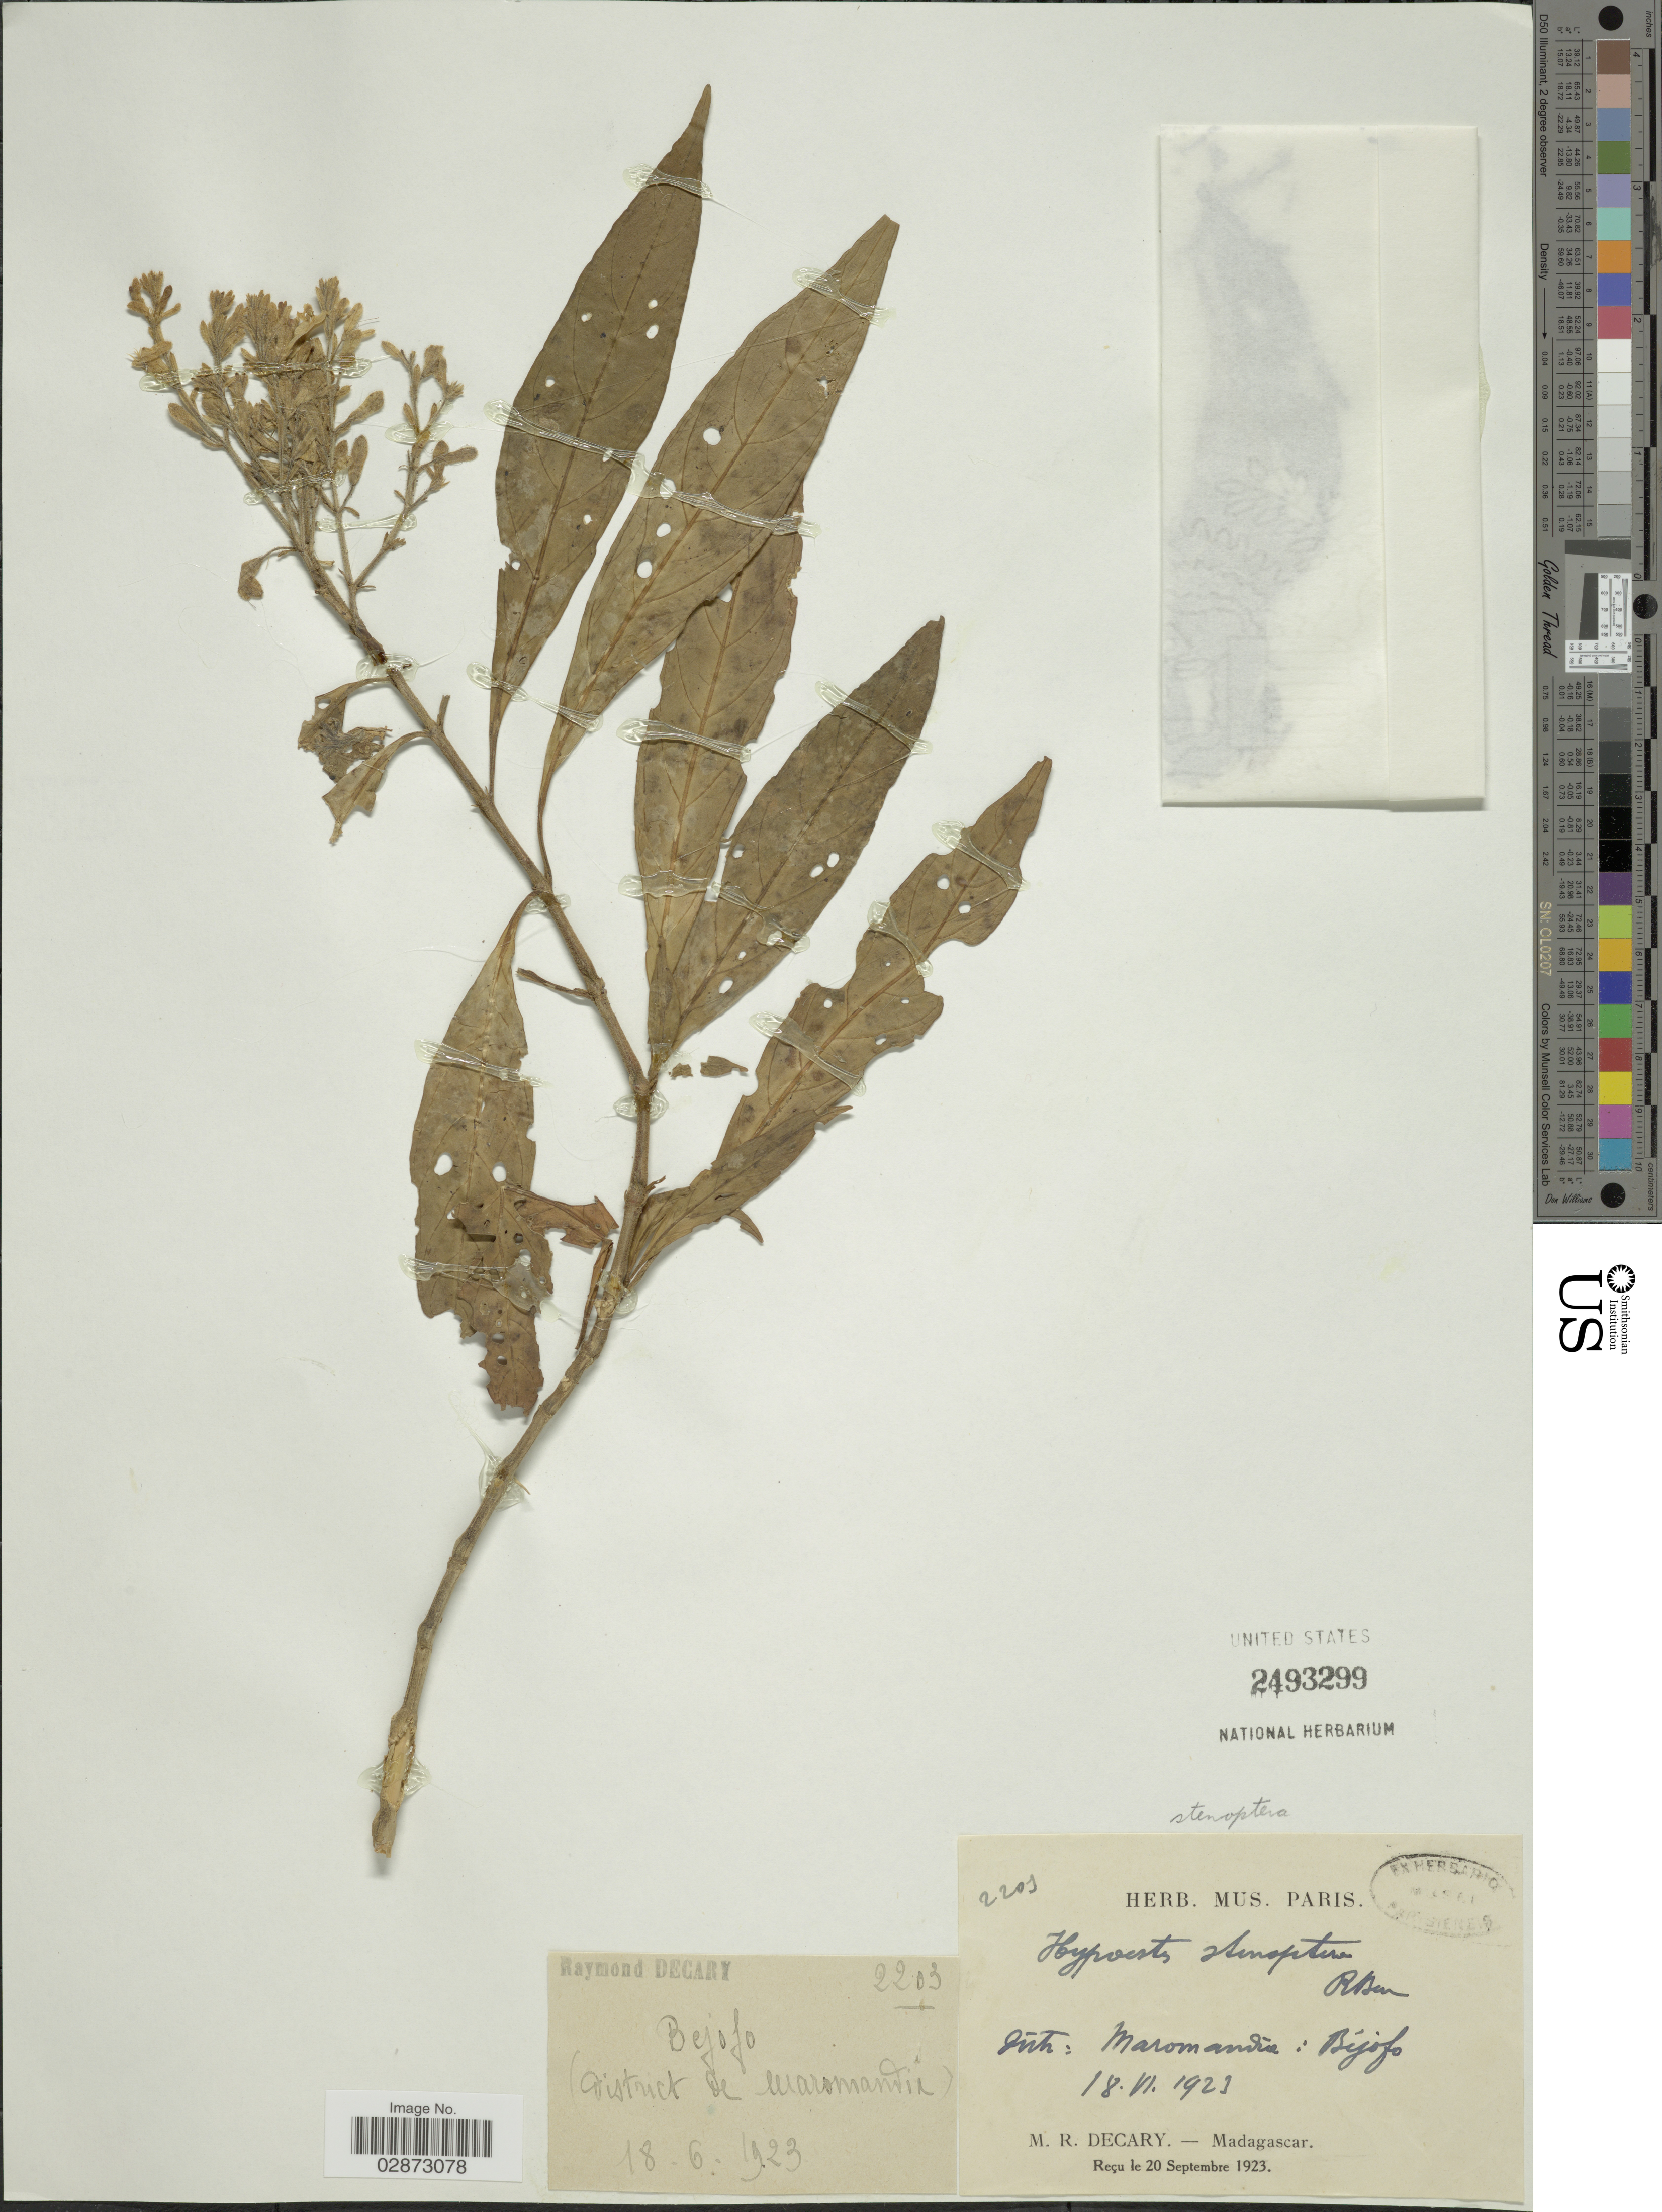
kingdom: Plantae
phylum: Tracheophyta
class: Magnoliopsida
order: Lamiales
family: Acanthaceae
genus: Hypoestes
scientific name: Hypoestes stenoptera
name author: Benoist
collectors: R. Decary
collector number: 2203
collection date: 1923-06-18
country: Madagascar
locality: Bejofo (District de Maromandia).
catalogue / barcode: US 2493299